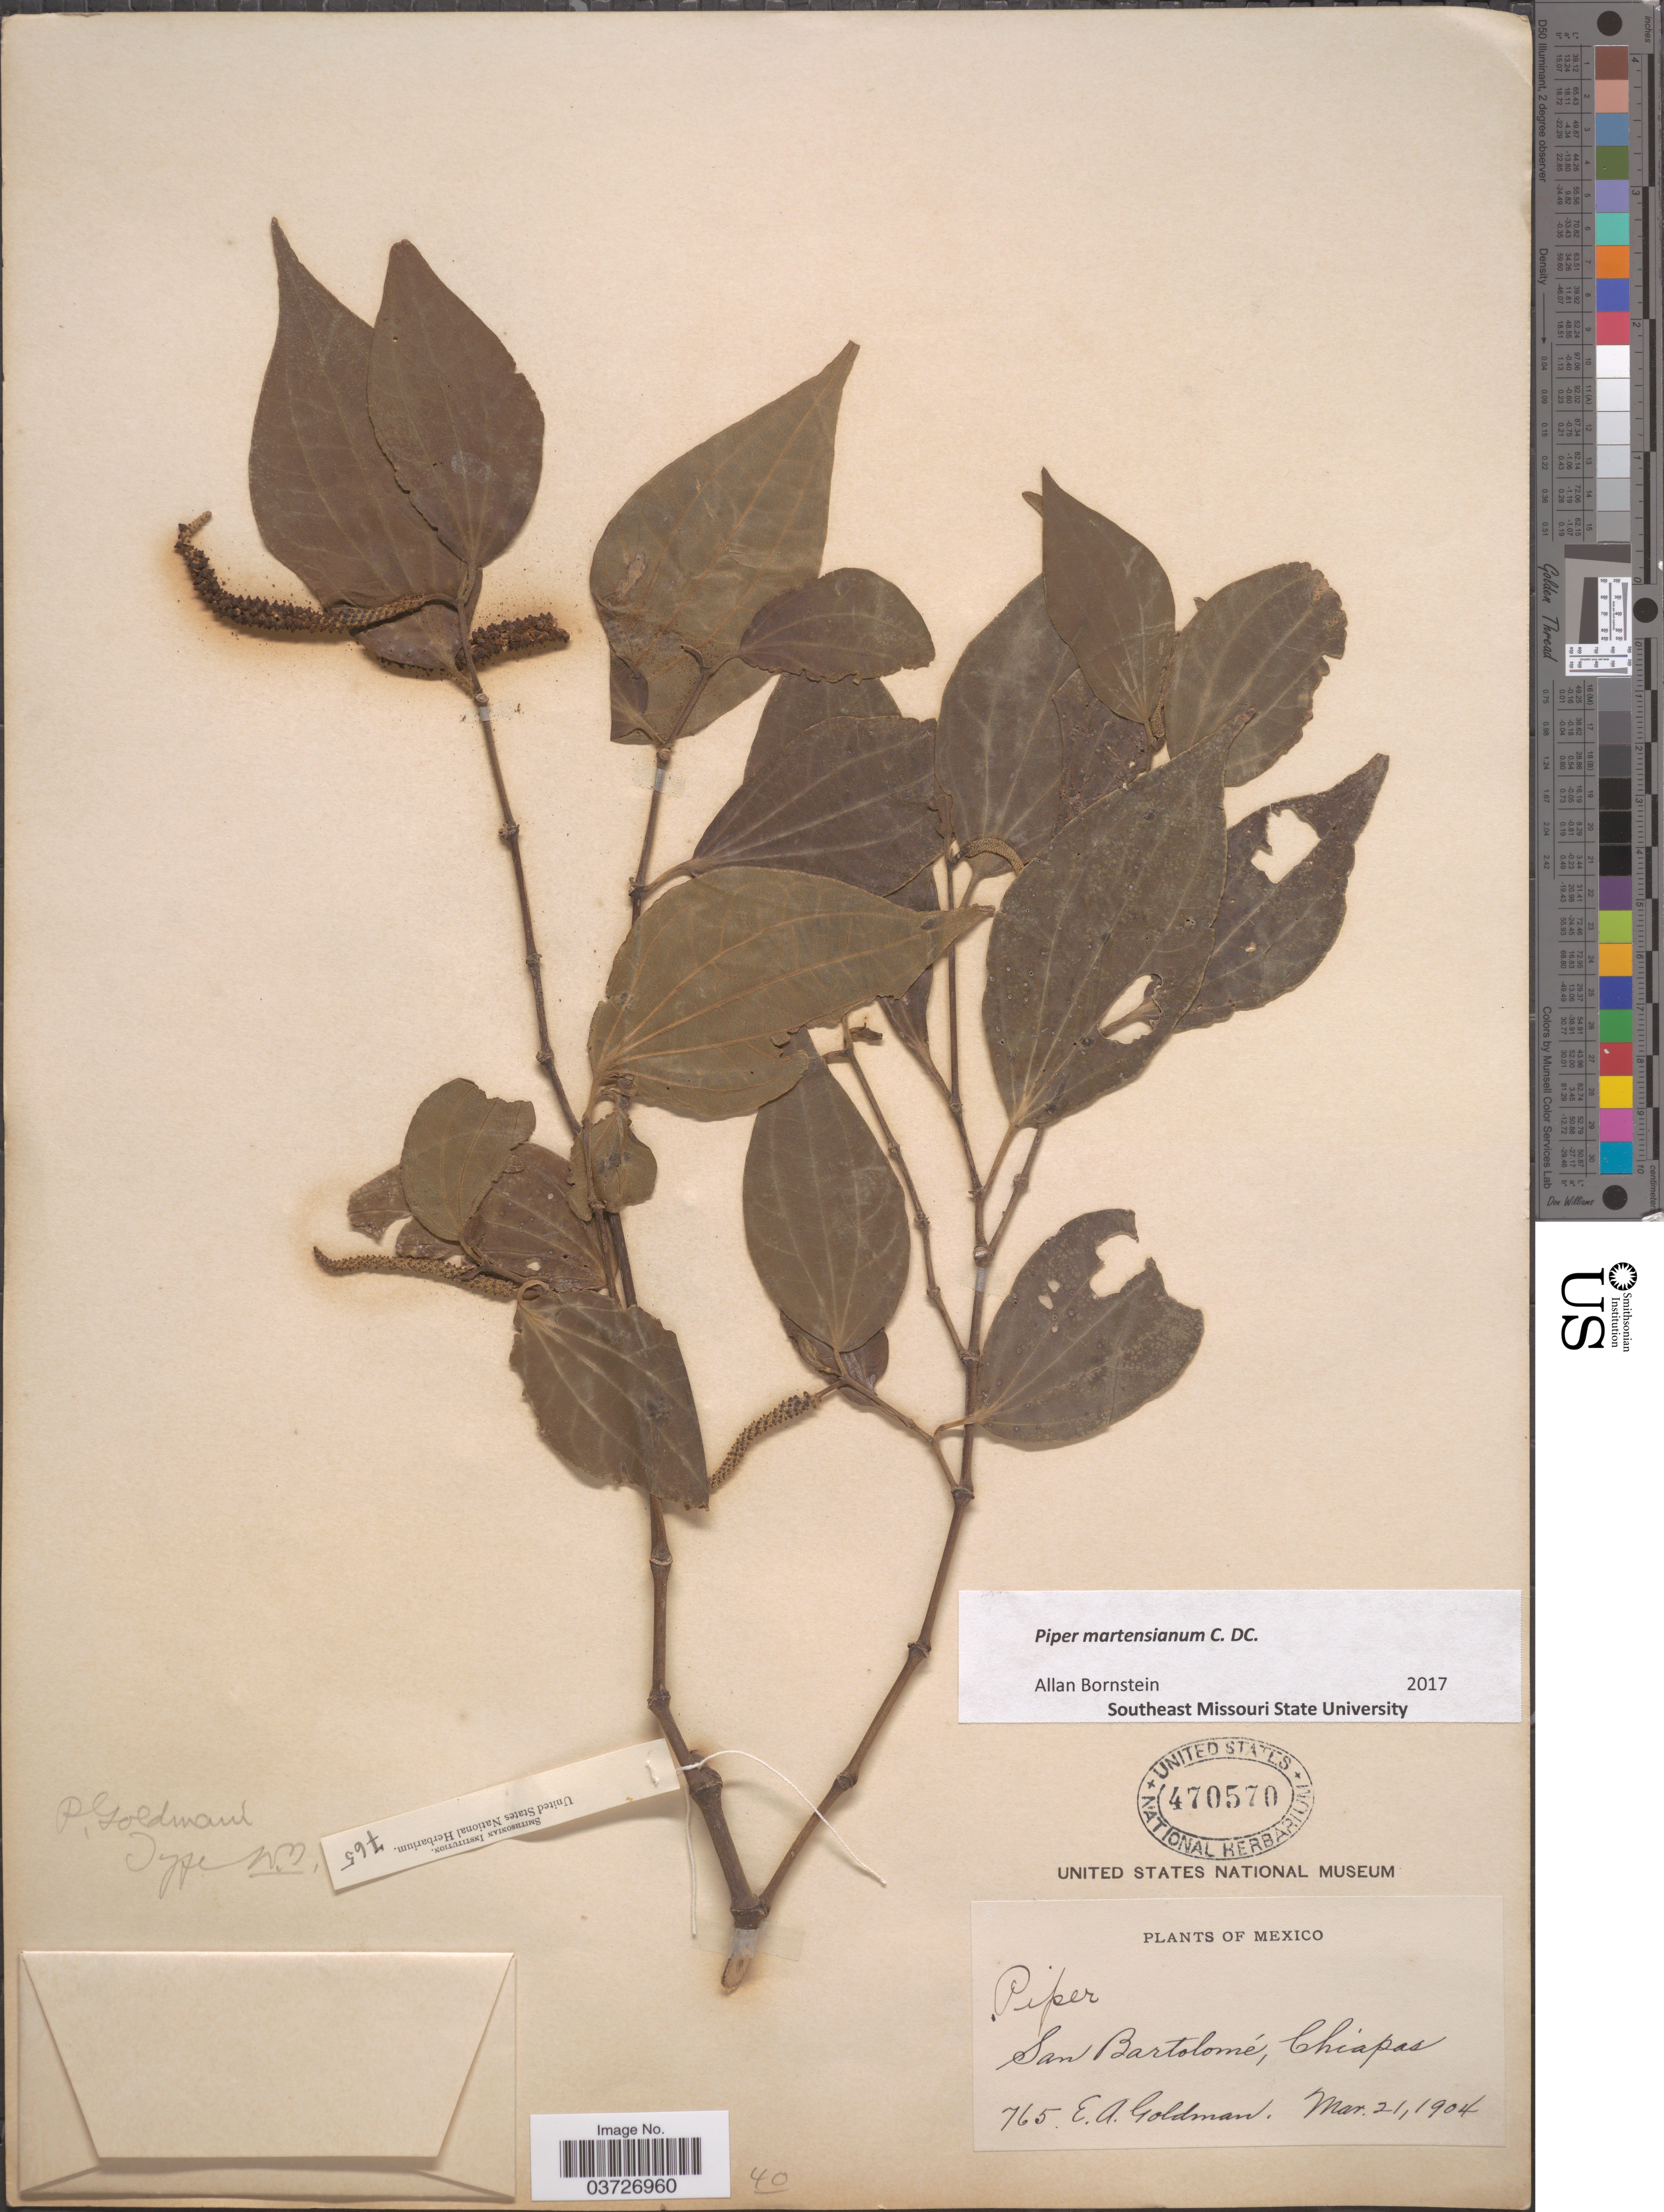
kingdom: Plantae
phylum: Tracheophyta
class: Magnoliopsida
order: Piperales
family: Piperaceae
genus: Piper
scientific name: Piper martensianum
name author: C. DC.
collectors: E. A. Goldman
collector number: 765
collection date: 1904-03-21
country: Mexico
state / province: Chiapas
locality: San Bartolomé.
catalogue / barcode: US 470570